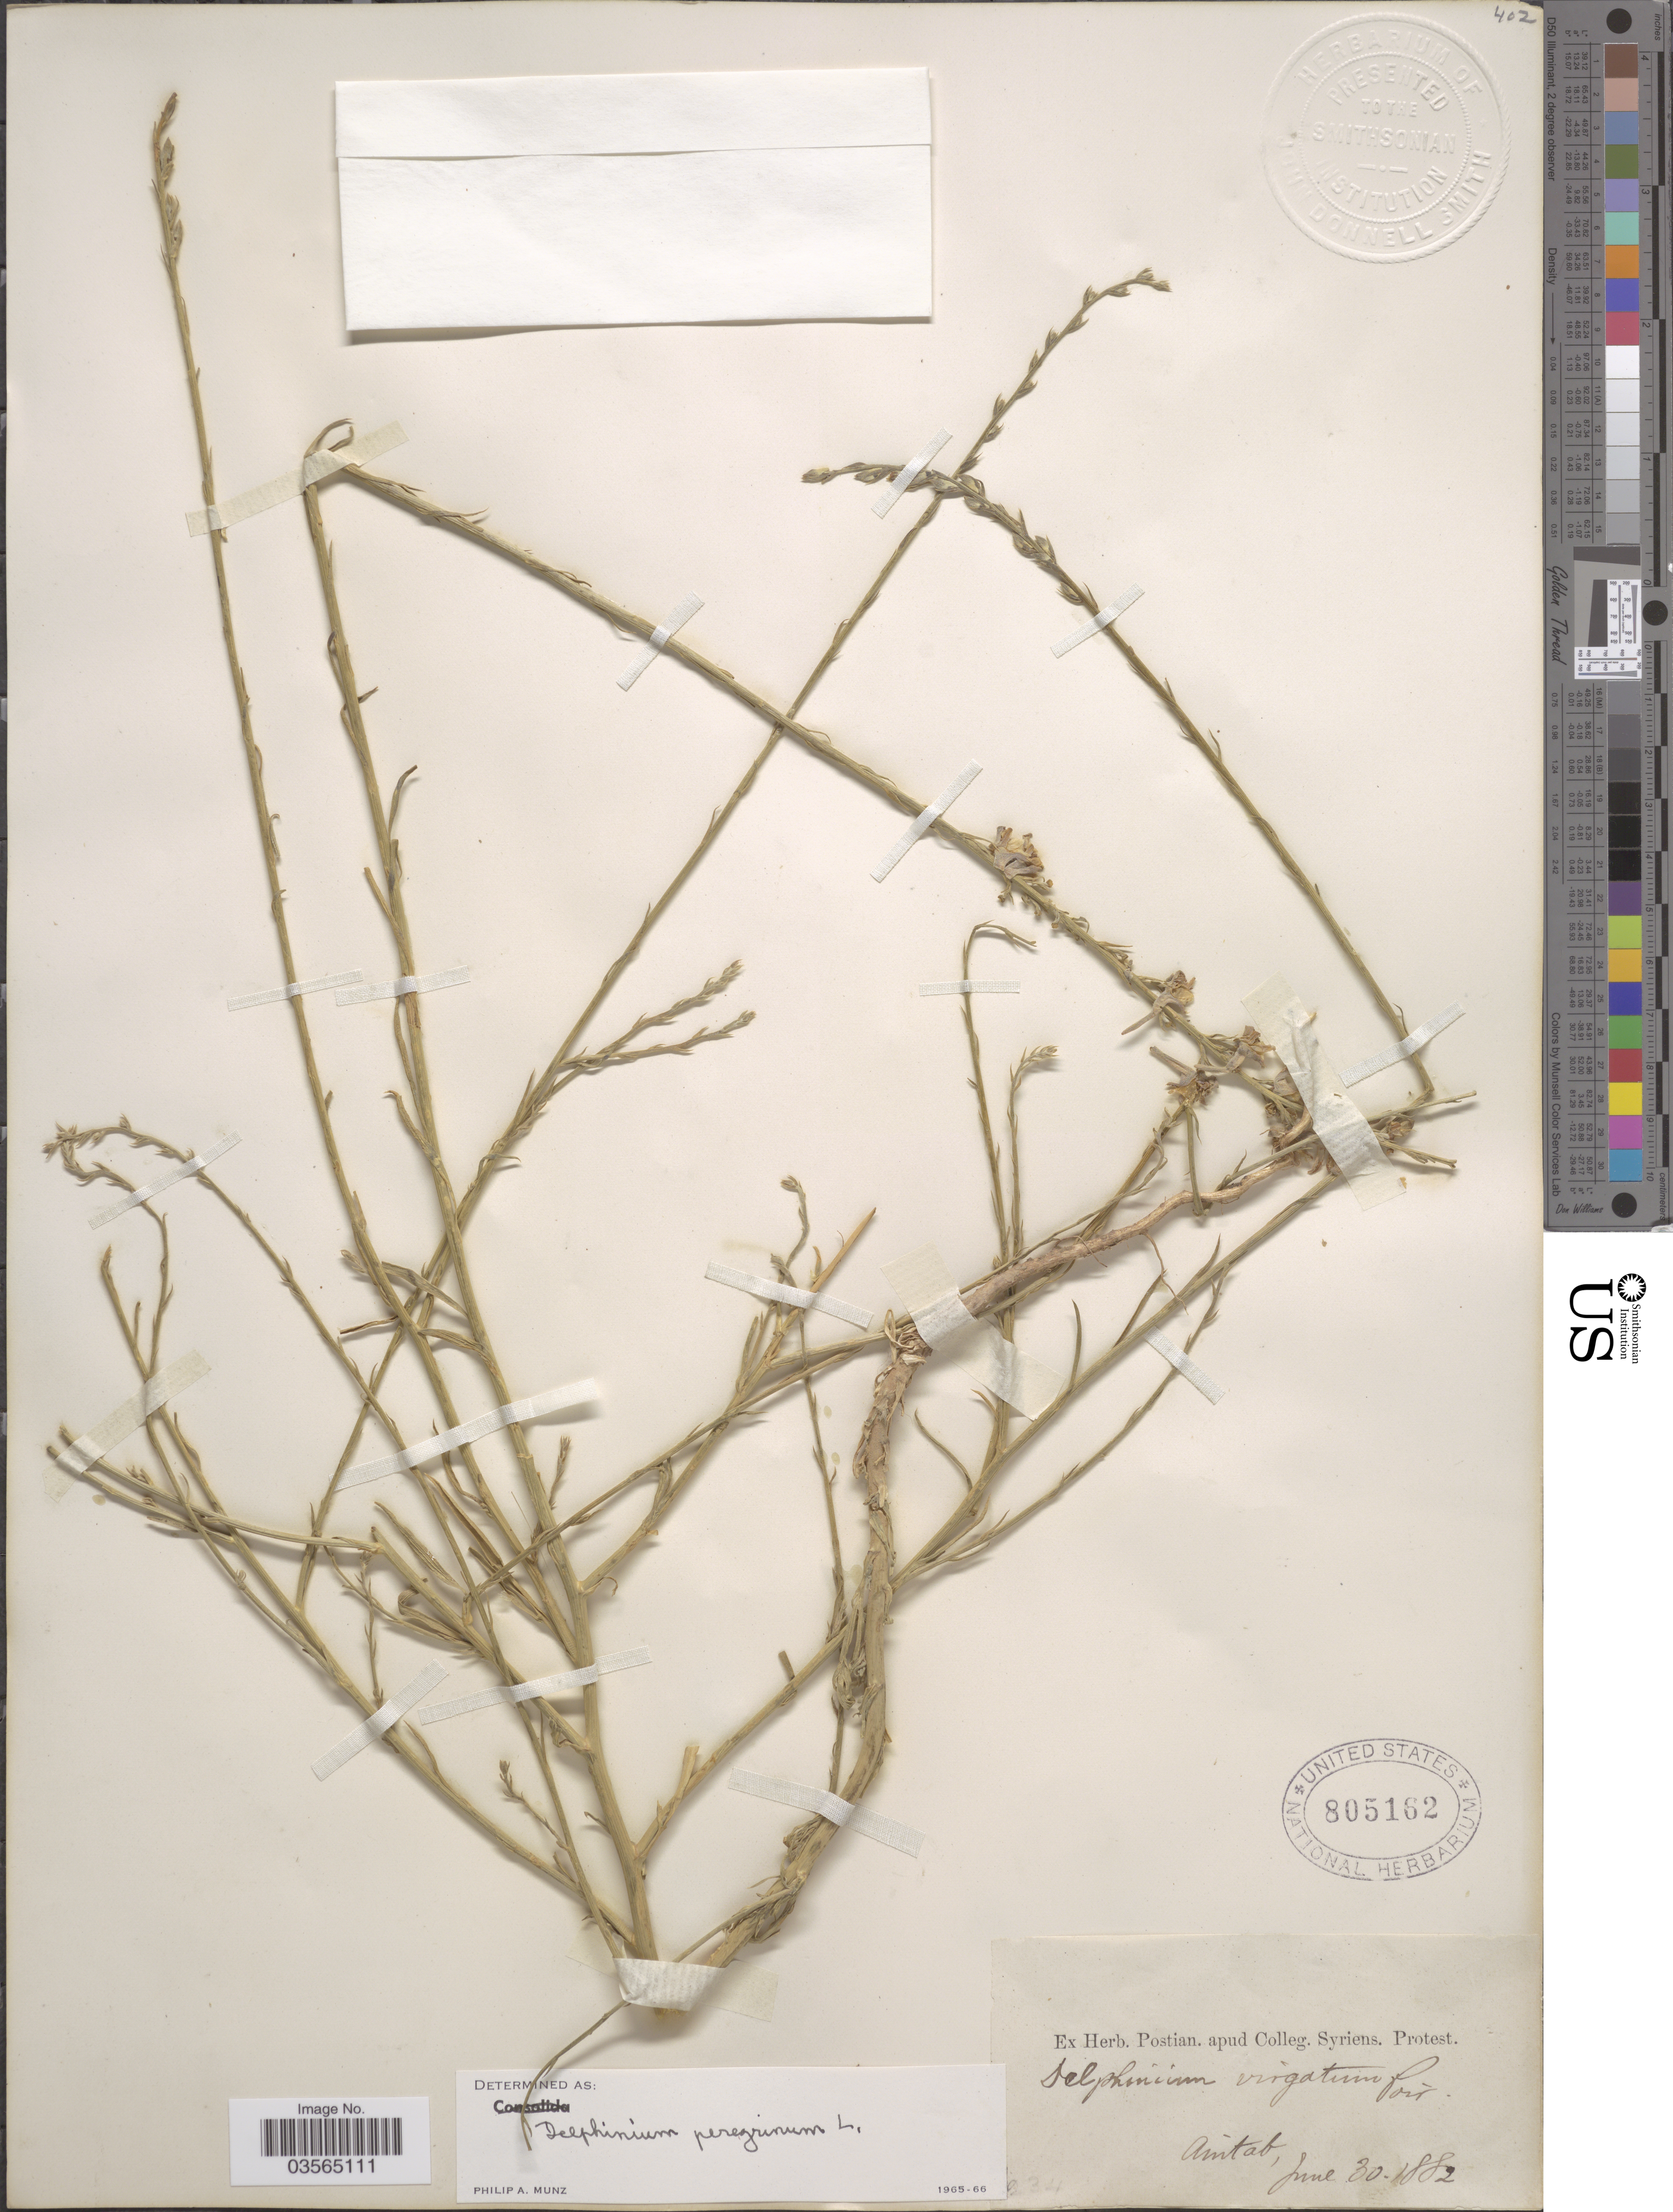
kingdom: Plantae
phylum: Tracheophyta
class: Magnoliopsida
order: Ranunculales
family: Ranunculaceae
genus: Delphinium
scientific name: Delphinium peregrinum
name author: L.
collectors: ex herb. Postian. apud Colleg. Syriens. Protest. USE "Fannie P. A. Shepard" (10308853) AS PRIMARY COLLECTOR INSTEAD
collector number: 934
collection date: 1882-06-30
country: Syria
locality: Aintab.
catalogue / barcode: US 805162